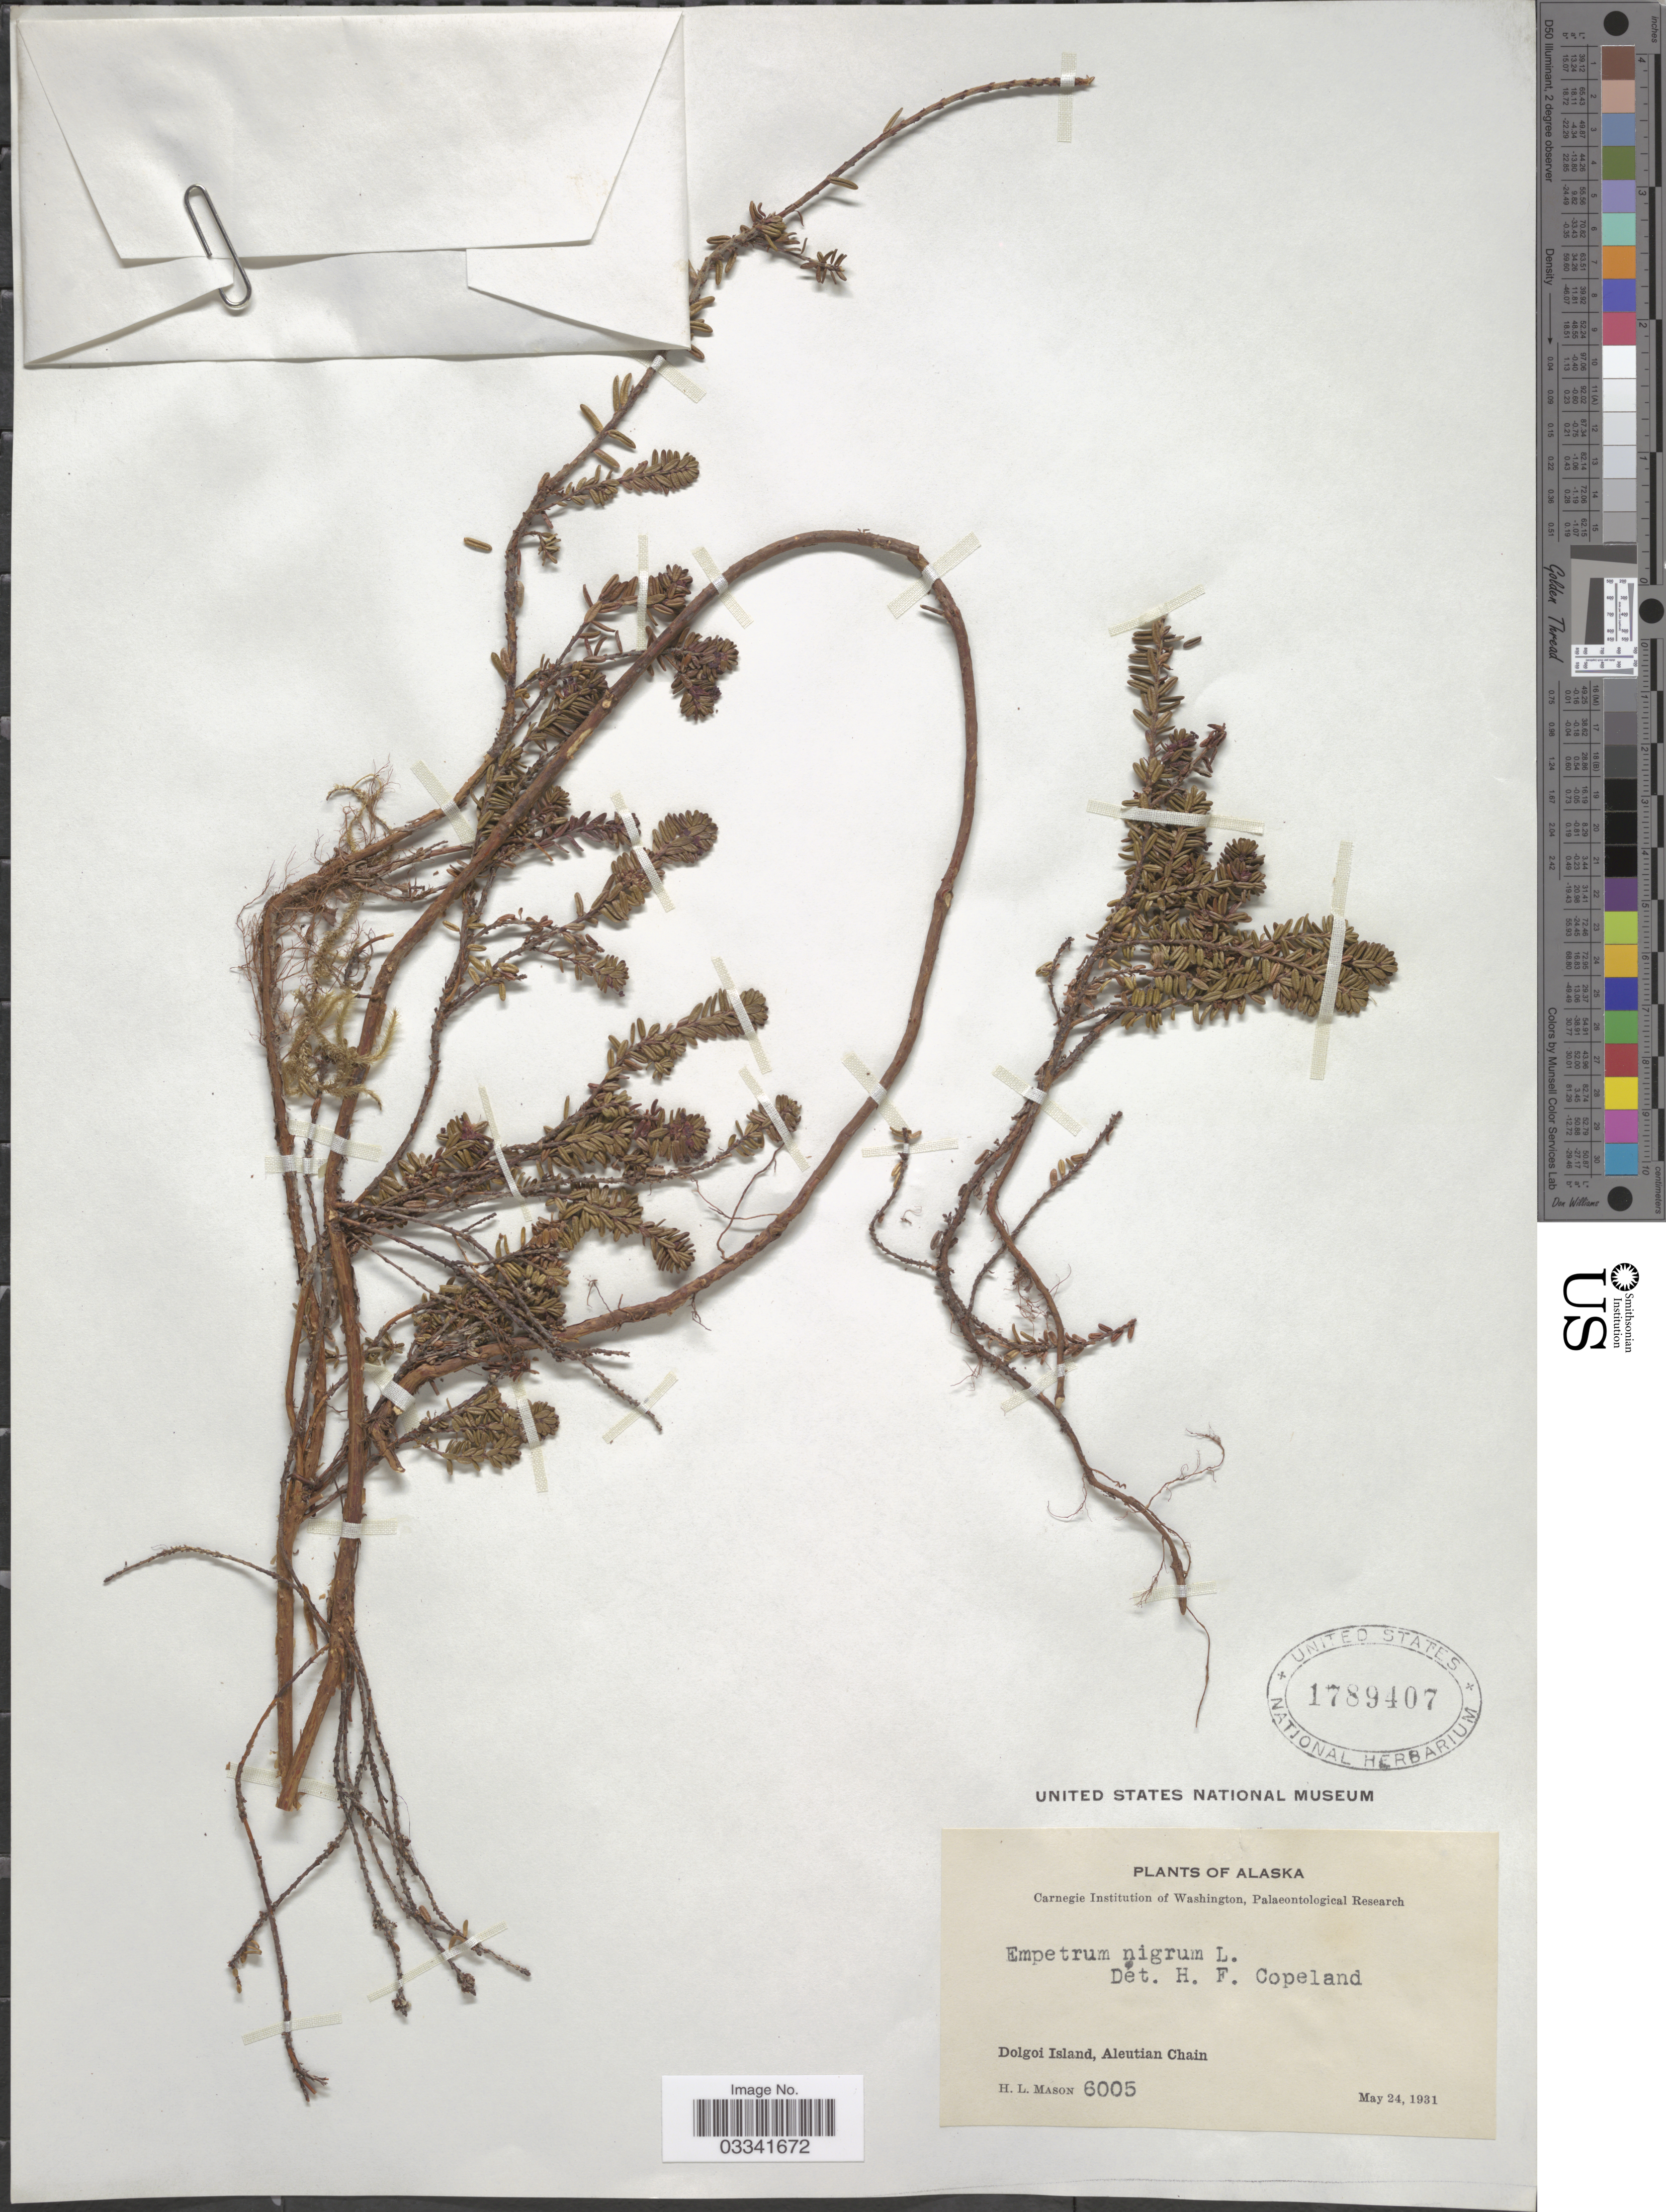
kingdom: Plantae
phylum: Tracheophyta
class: Magnoliopsida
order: Ericales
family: Ericaceae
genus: Empetrum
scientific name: Empetrum nigrum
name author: L.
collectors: H. L. Mason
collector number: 6005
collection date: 1931-05-24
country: United States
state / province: Alaska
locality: Dolgoi Island, Aleutian Chain.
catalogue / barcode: US 1789407